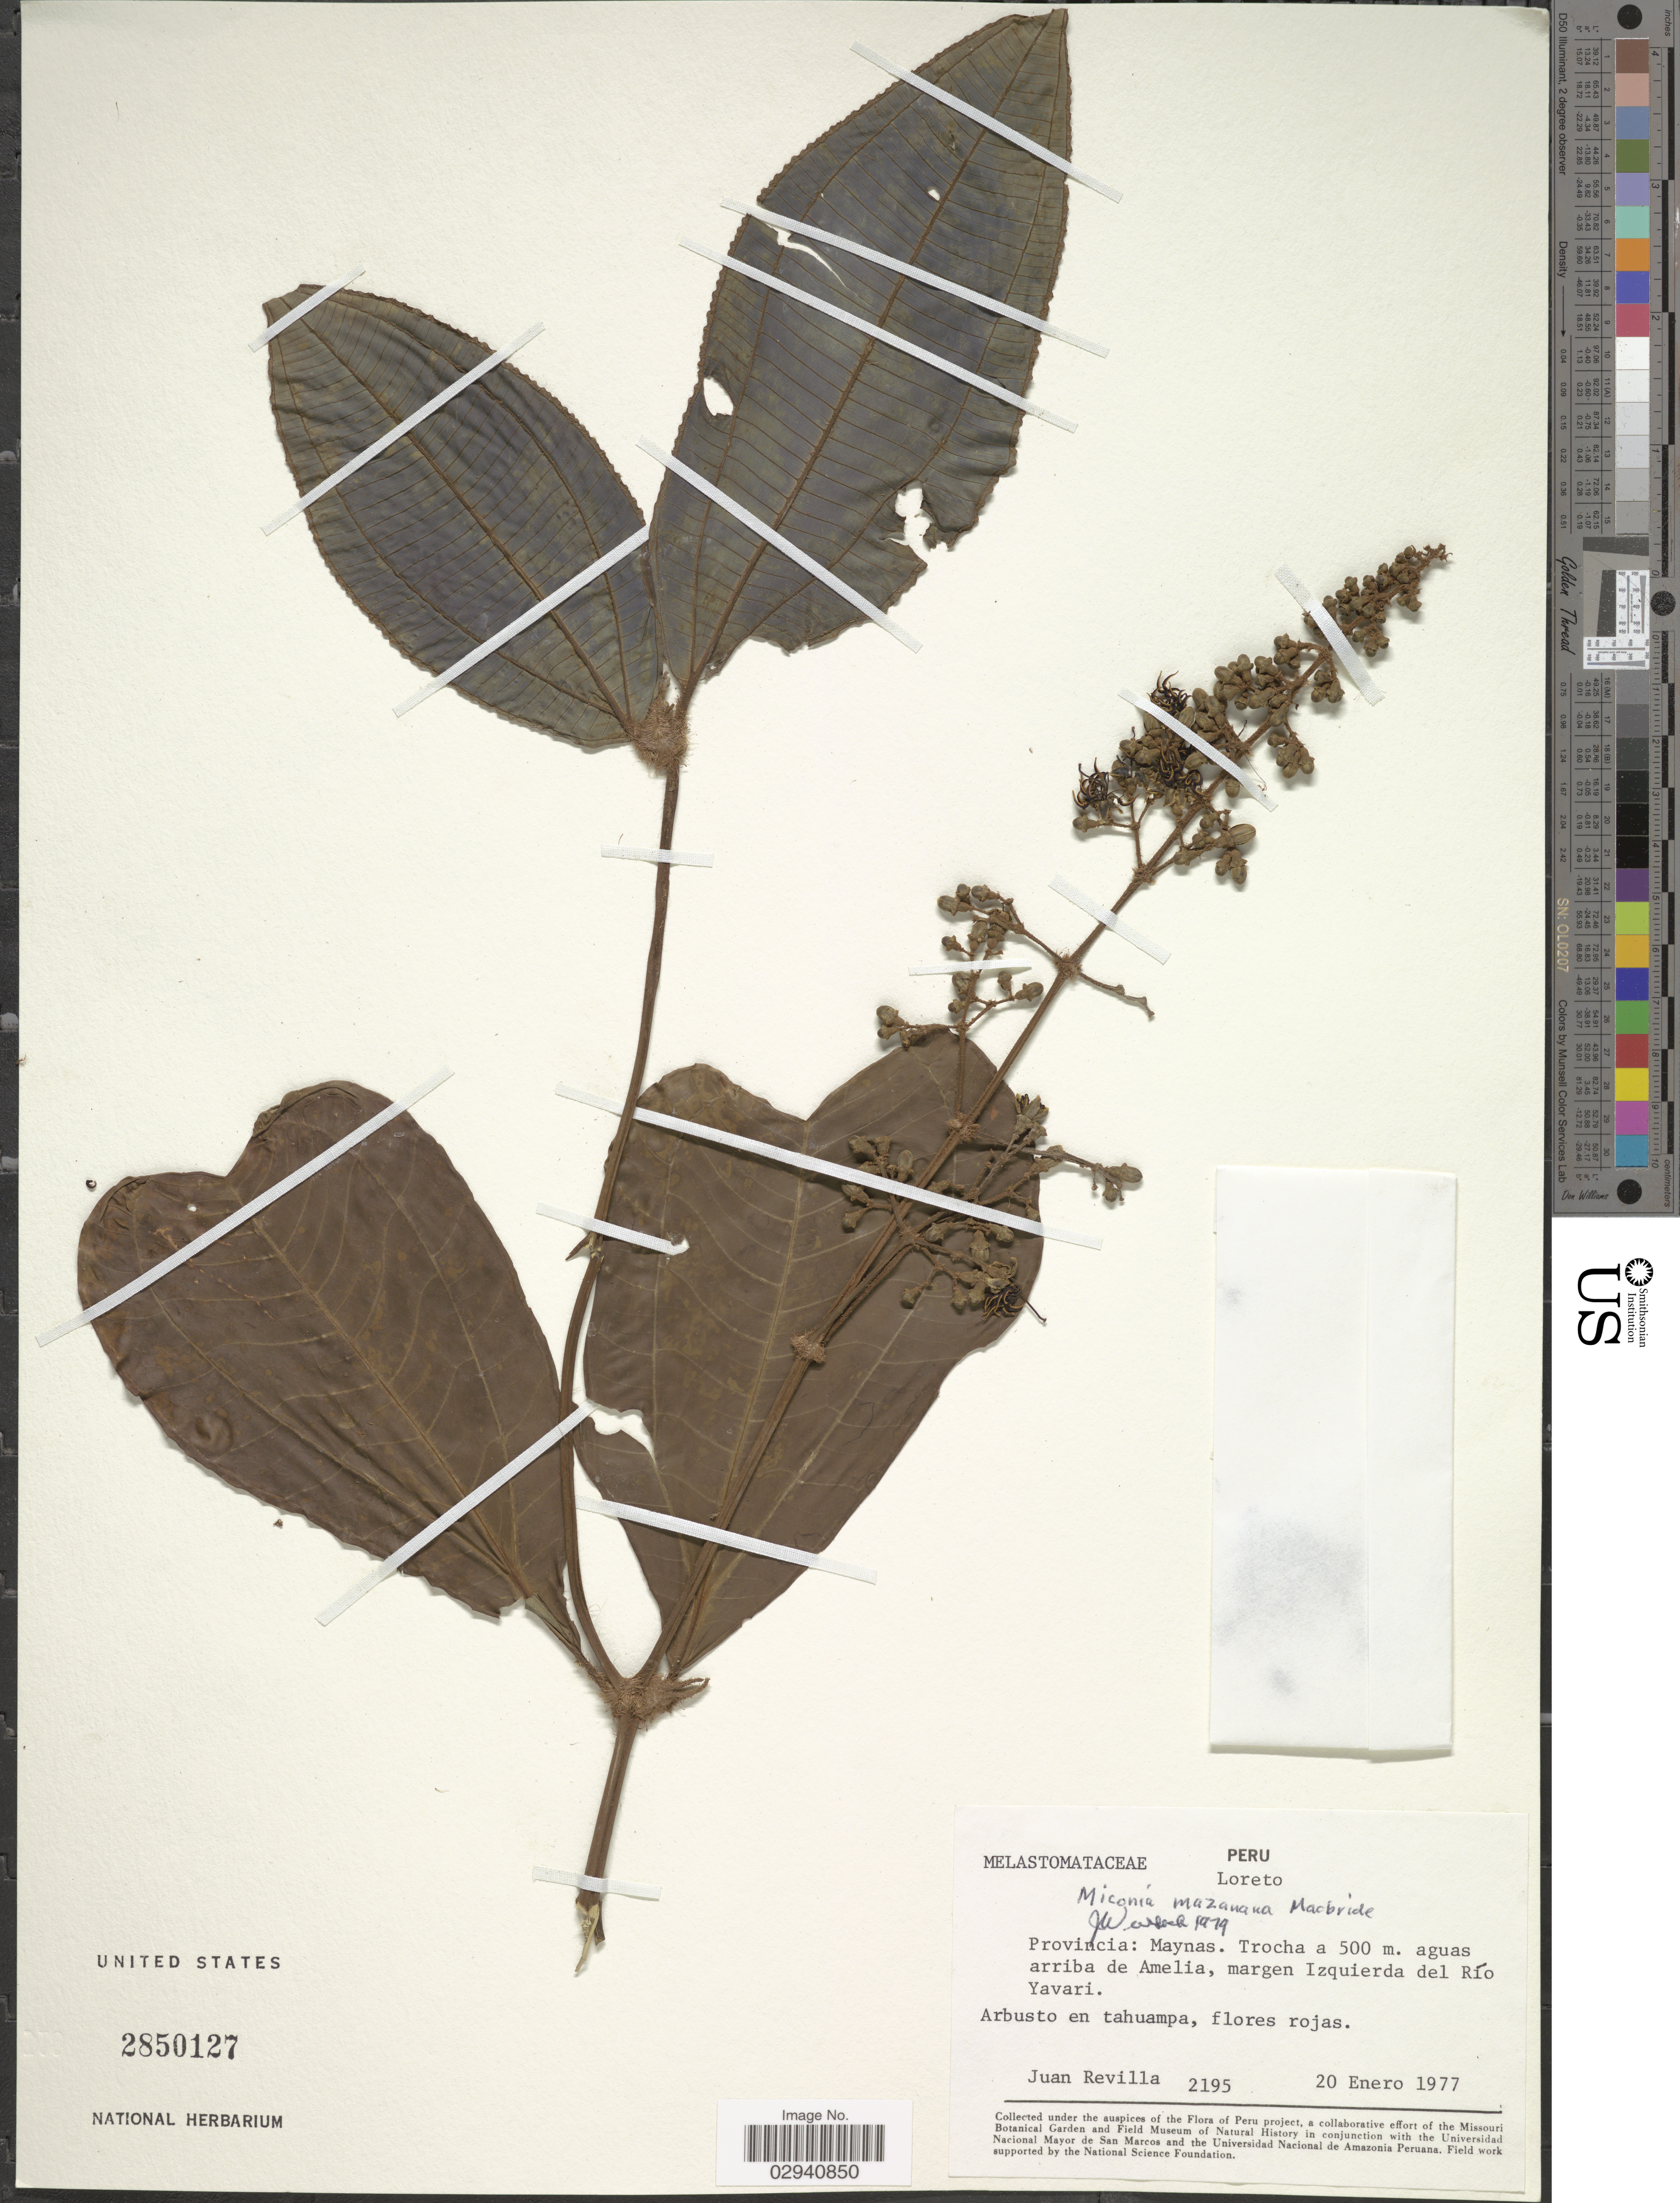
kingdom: Plantae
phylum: Tracheophyta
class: Magnoliopsida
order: Myrtales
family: Melastomataceae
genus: Miconia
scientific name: Miconia mazanana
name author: J.F. Macbr.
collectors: J. Revilla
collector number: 2195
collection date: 1977-01-20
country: Peru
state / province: Loreto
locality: Provincia: Maynas. Aguas arriba de Amelia, margen Izquierda del Río Yavari.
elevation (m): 500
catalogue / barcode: US 2850127